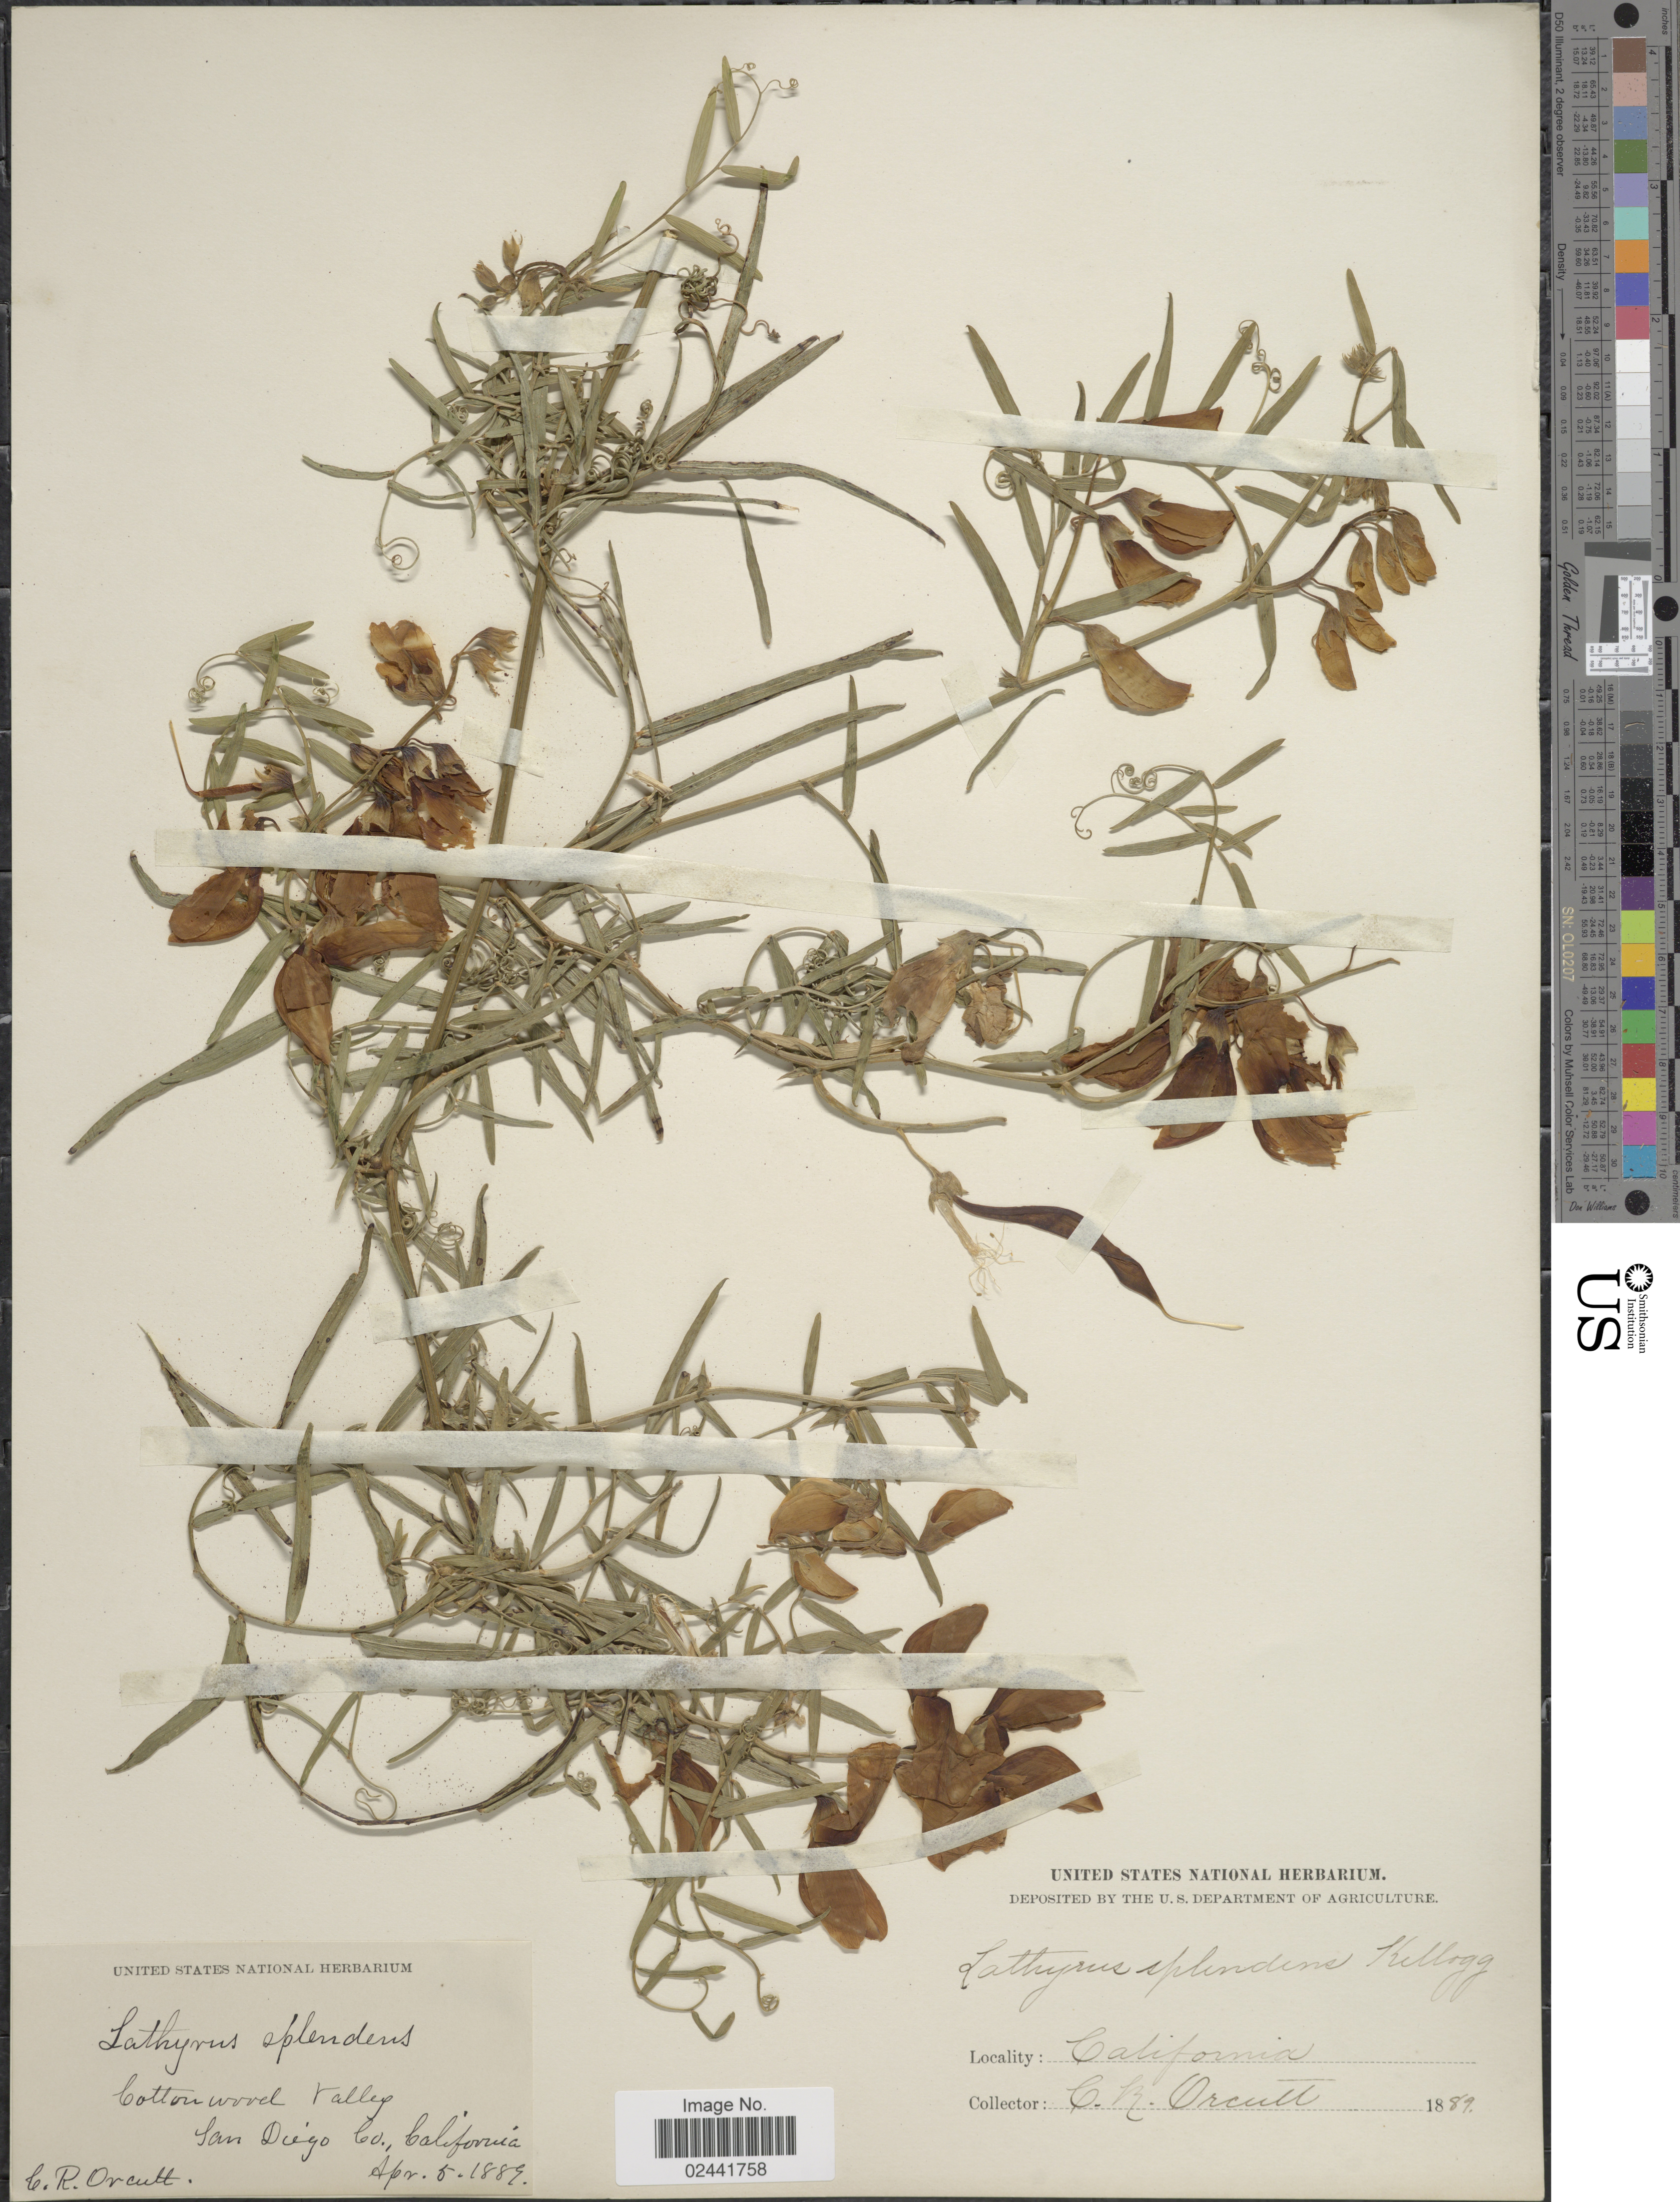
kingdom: Plantae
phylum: Tracheophyta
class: Magnoliopsida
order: Fabales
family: Fabaceae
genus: Lathyrus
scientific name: Lathyrus splendens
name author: Kellogg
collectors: C. R. Orcutt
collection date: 1889-04-05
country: United States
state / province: California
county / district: San Diego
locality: Cottonwood Valley, San Diego Co